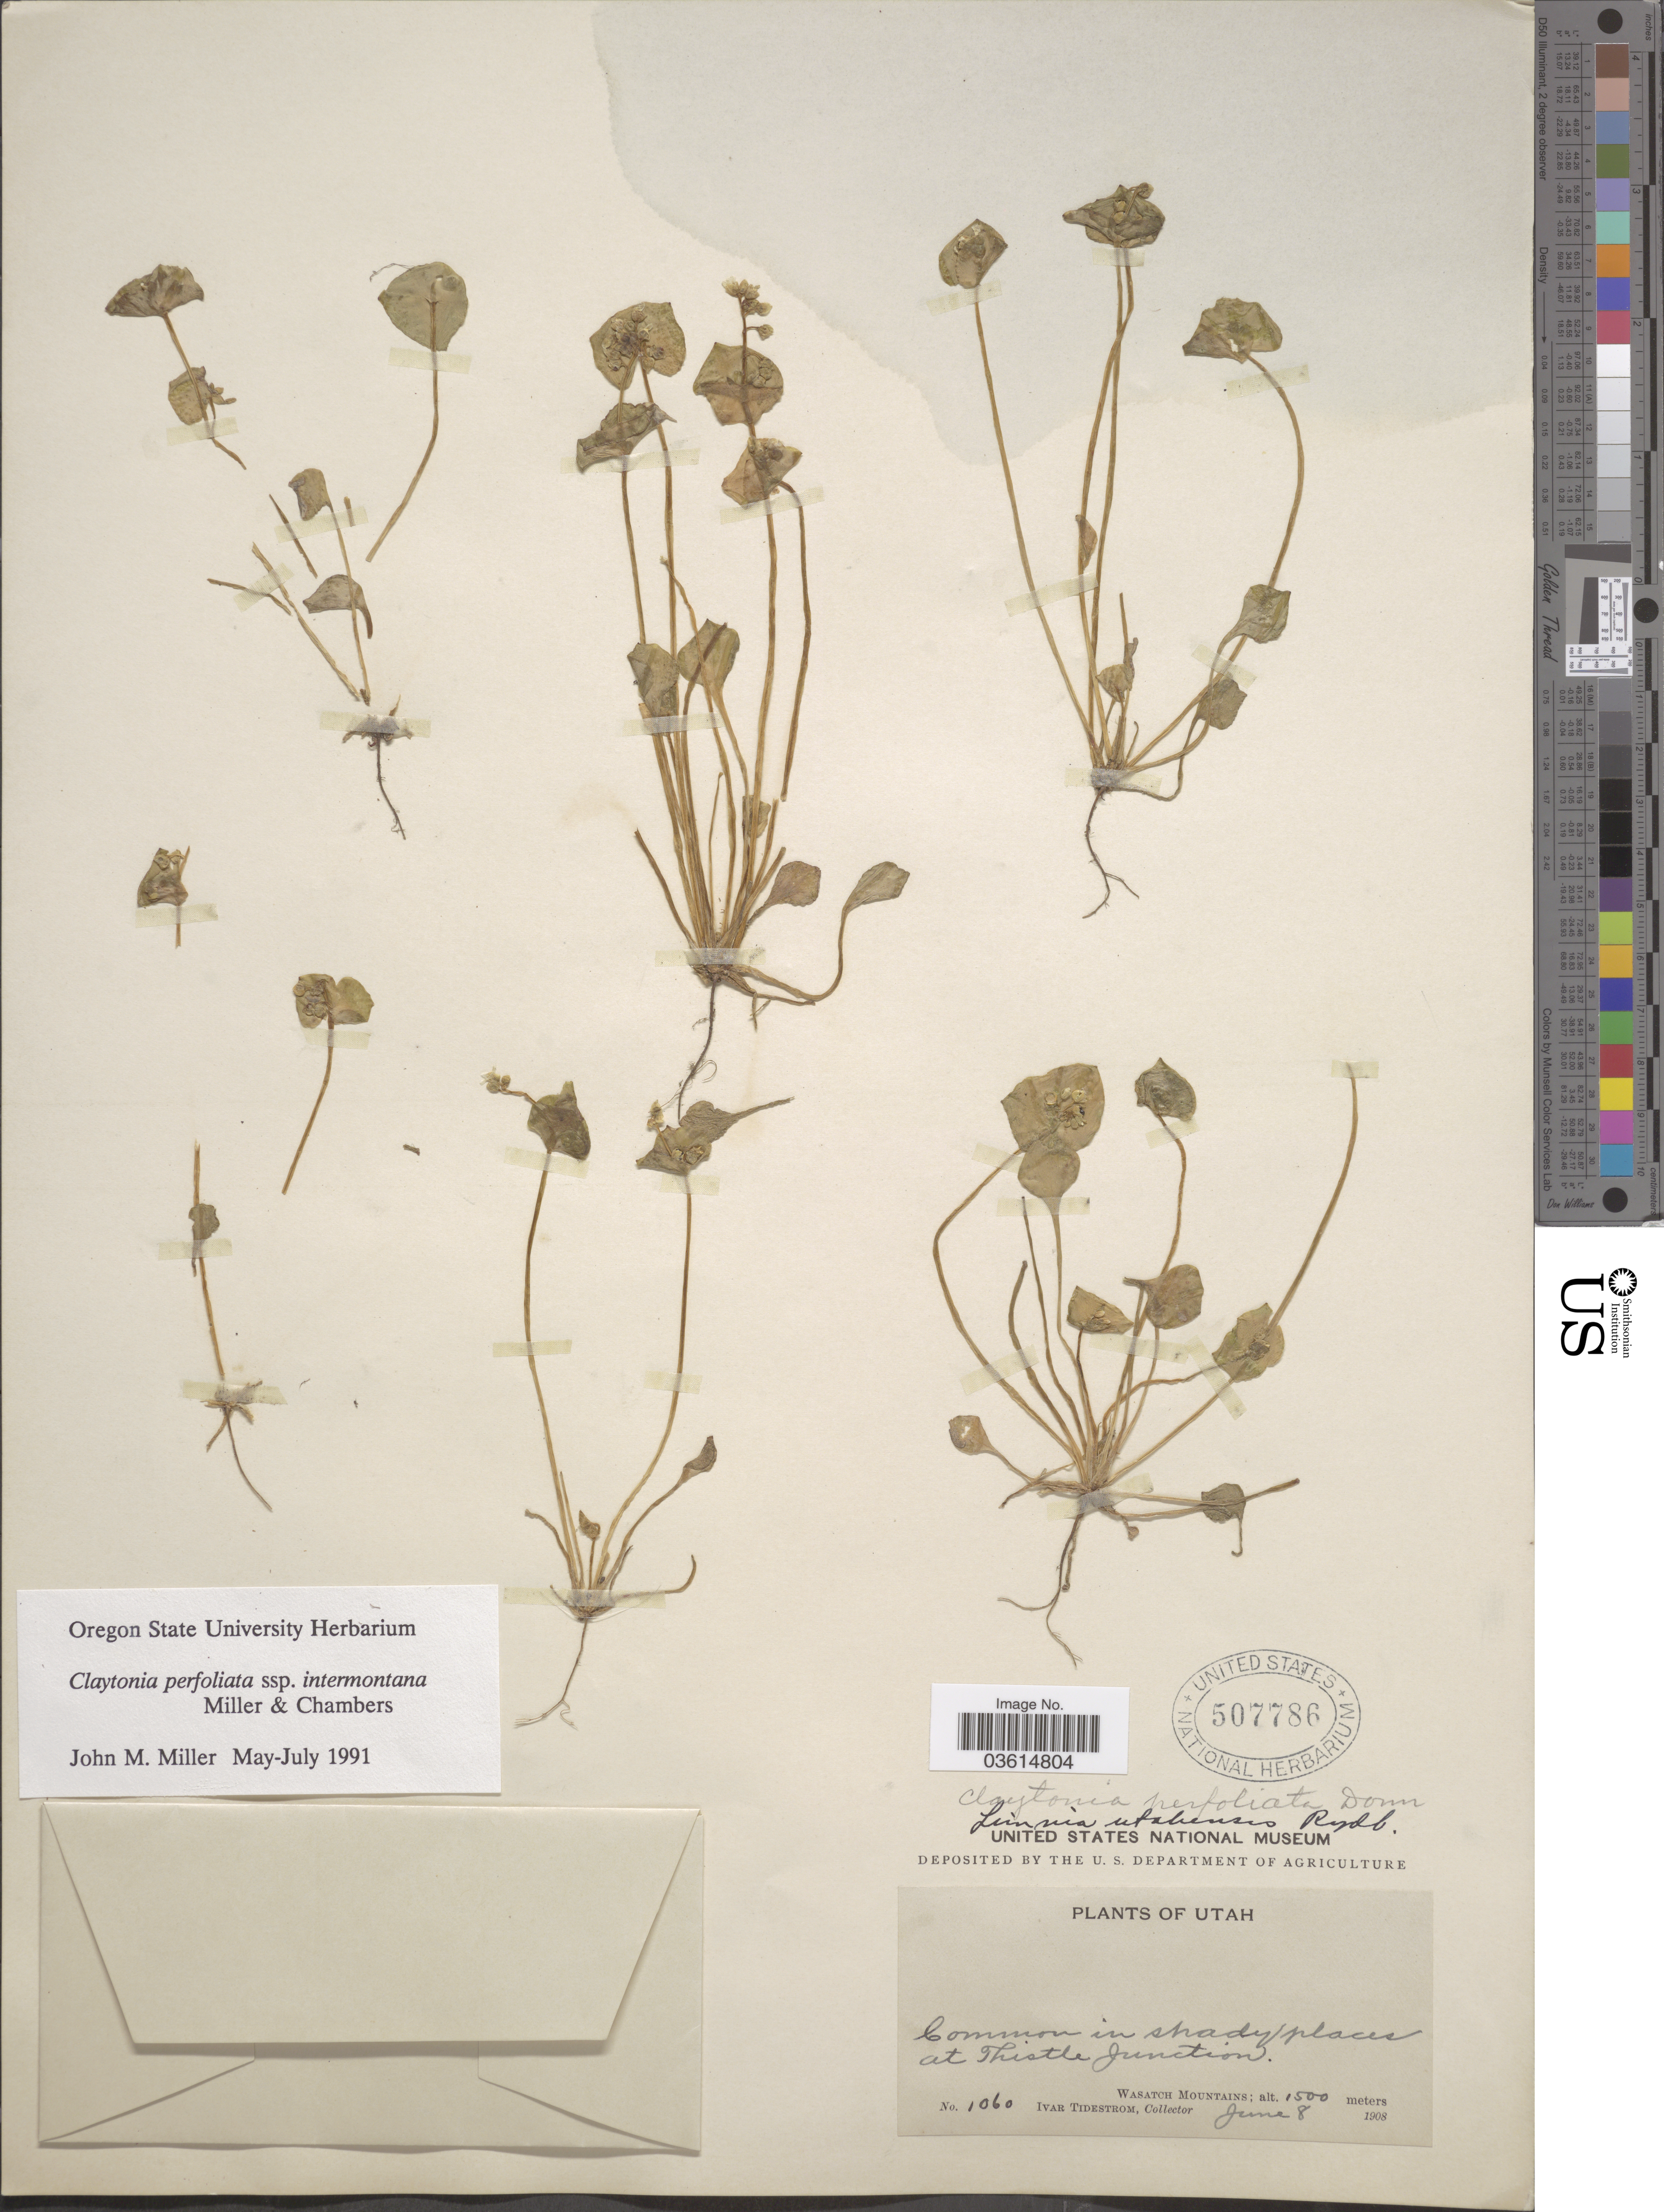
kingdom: Plantae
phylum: Tracheophyta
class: Magnoliopsida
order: Caryophyllales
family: Montiaceae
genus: Claytonia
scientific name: Claytonia perfoliata subsp. intermontana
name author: Mill. & Chambers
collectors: I. F. Tidestrom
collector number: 1060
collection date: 1908-06-08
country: United States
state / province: Utah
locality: At Thistle Junction. Wasatch Mountains.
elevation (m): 1500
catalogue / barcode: US 507786